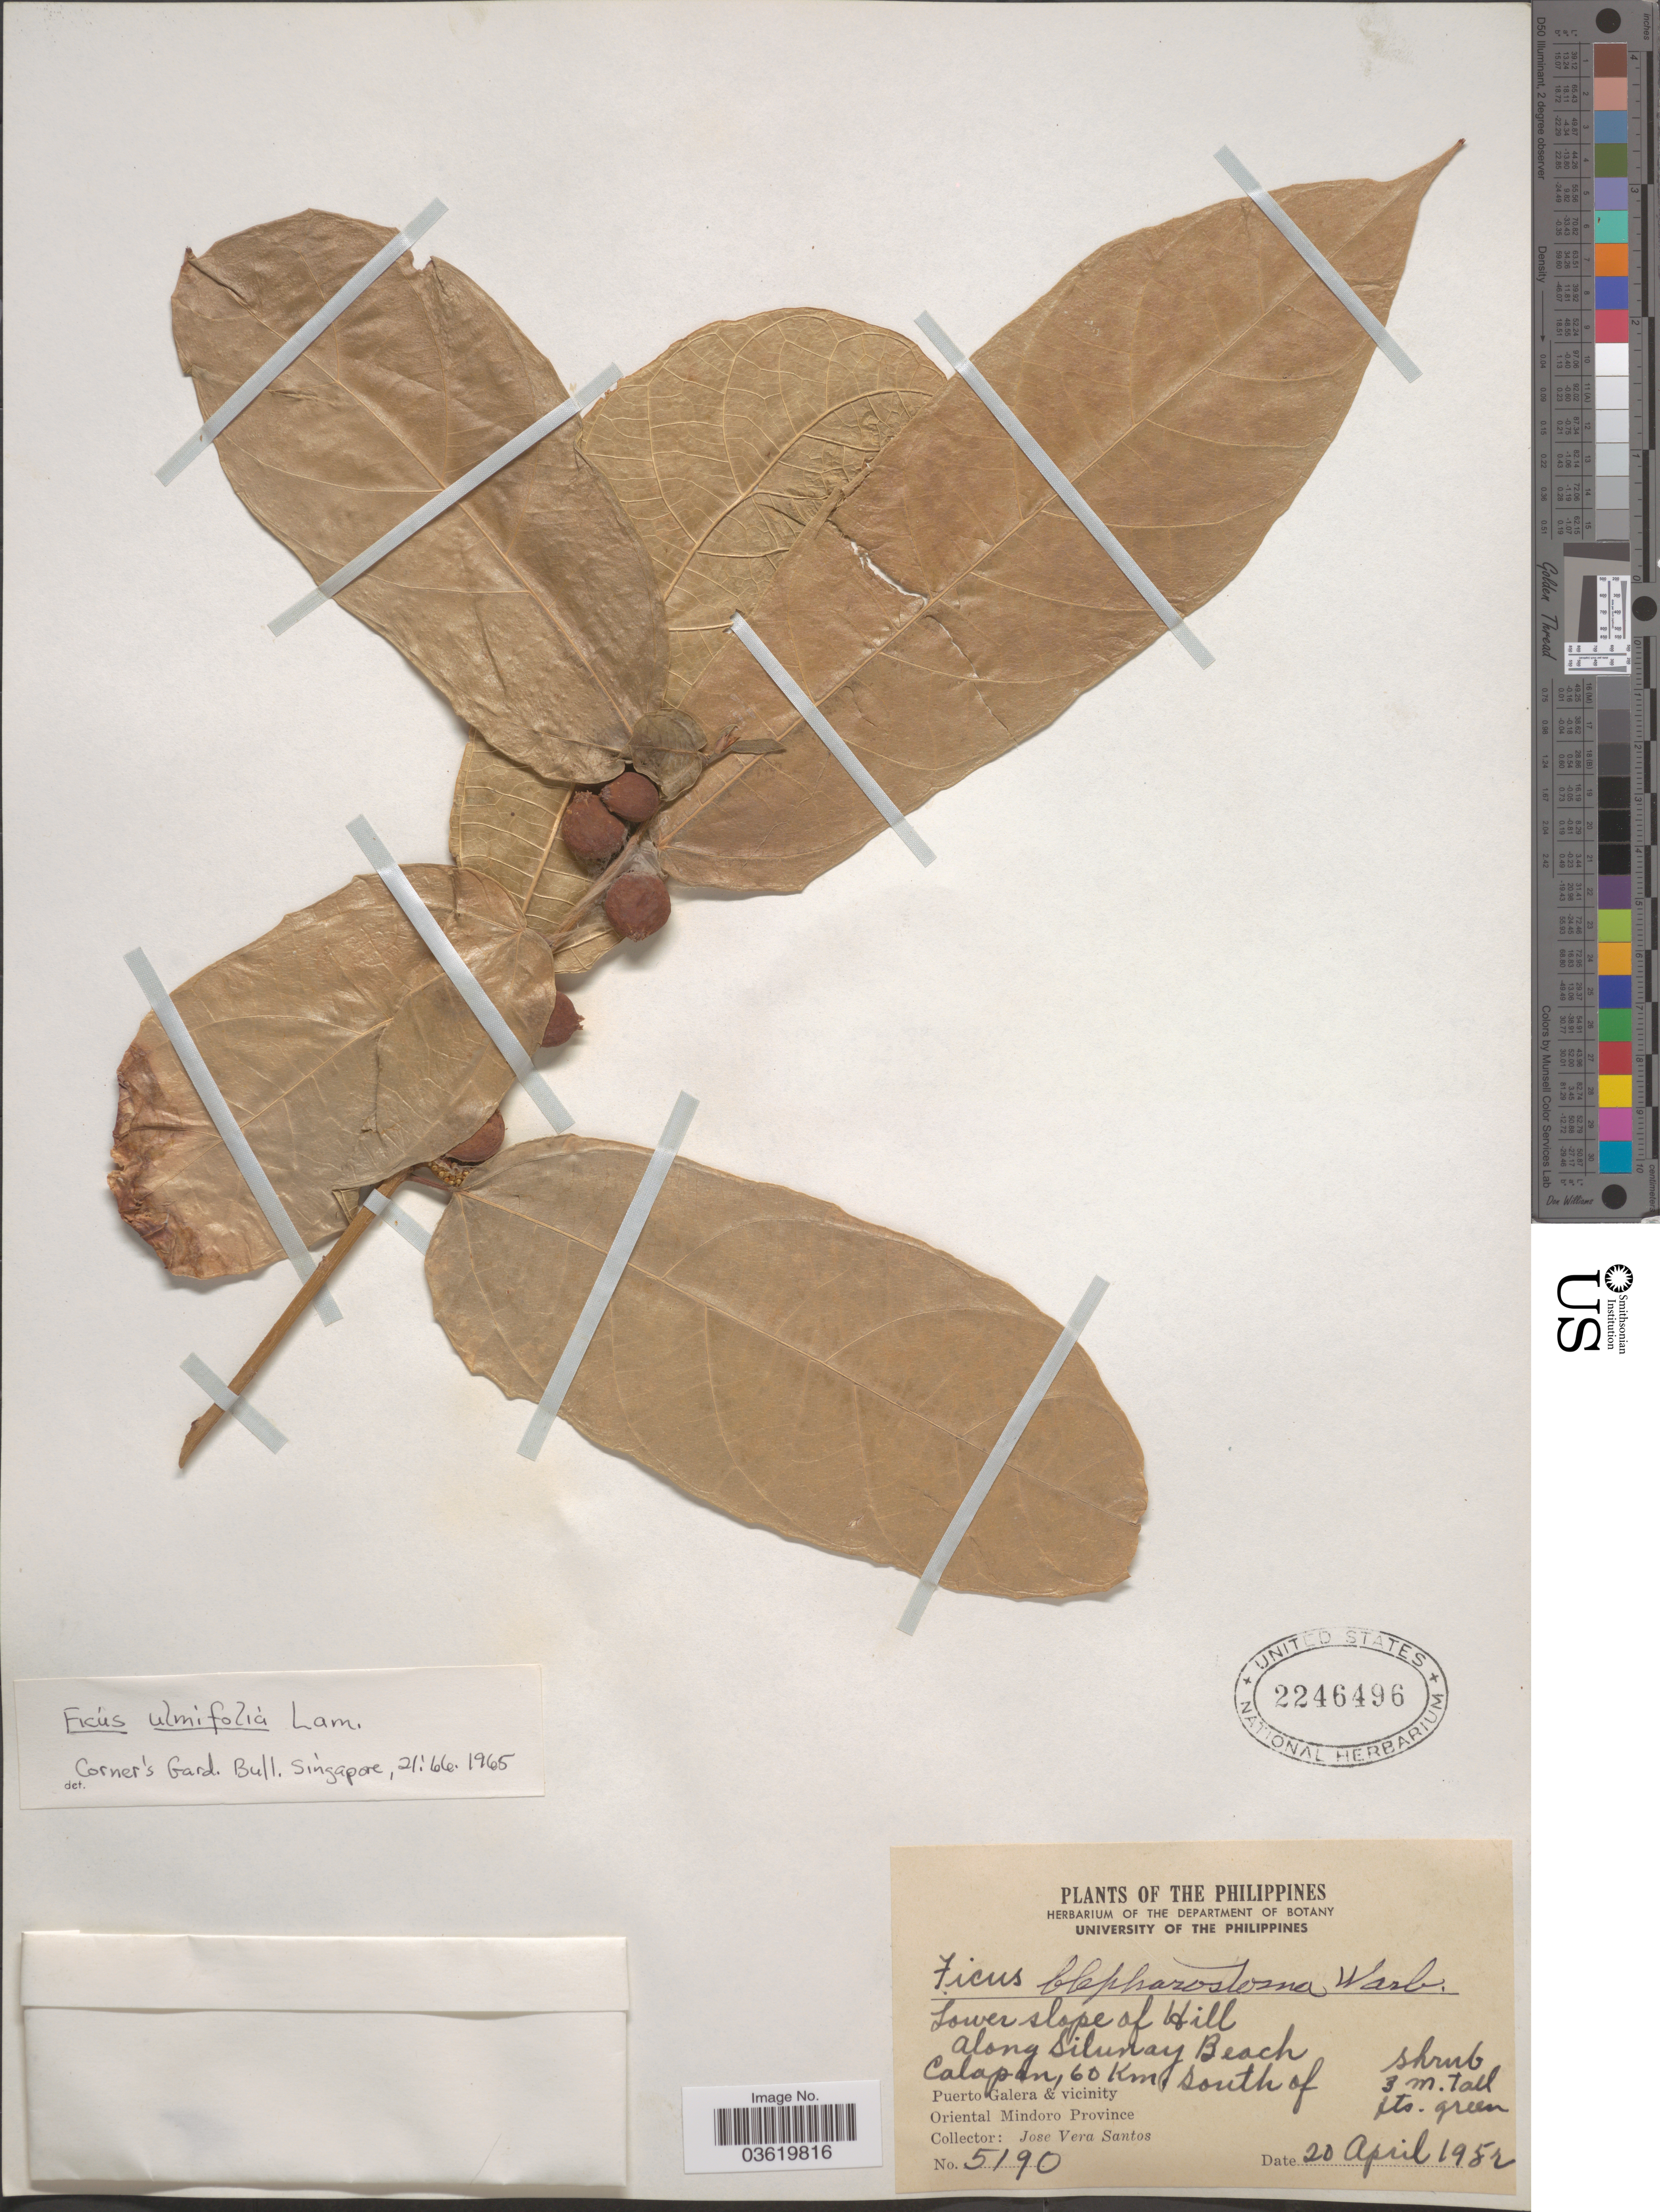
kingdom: Plantae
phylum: Tracheophyta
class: Magnoliopsida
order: Rosales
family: Moraceae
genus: Ficus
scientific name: Ficus ulmifolia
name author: Lam.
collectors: J. Santos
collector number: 5190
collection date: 1982-04-20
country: Philippines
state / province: Mimaropa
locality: Along Silunay Beach. Calapan, 60 Km. South of Puerto Galera & vicinity. Oriental Mindoro Province.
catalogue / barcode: US 2246496